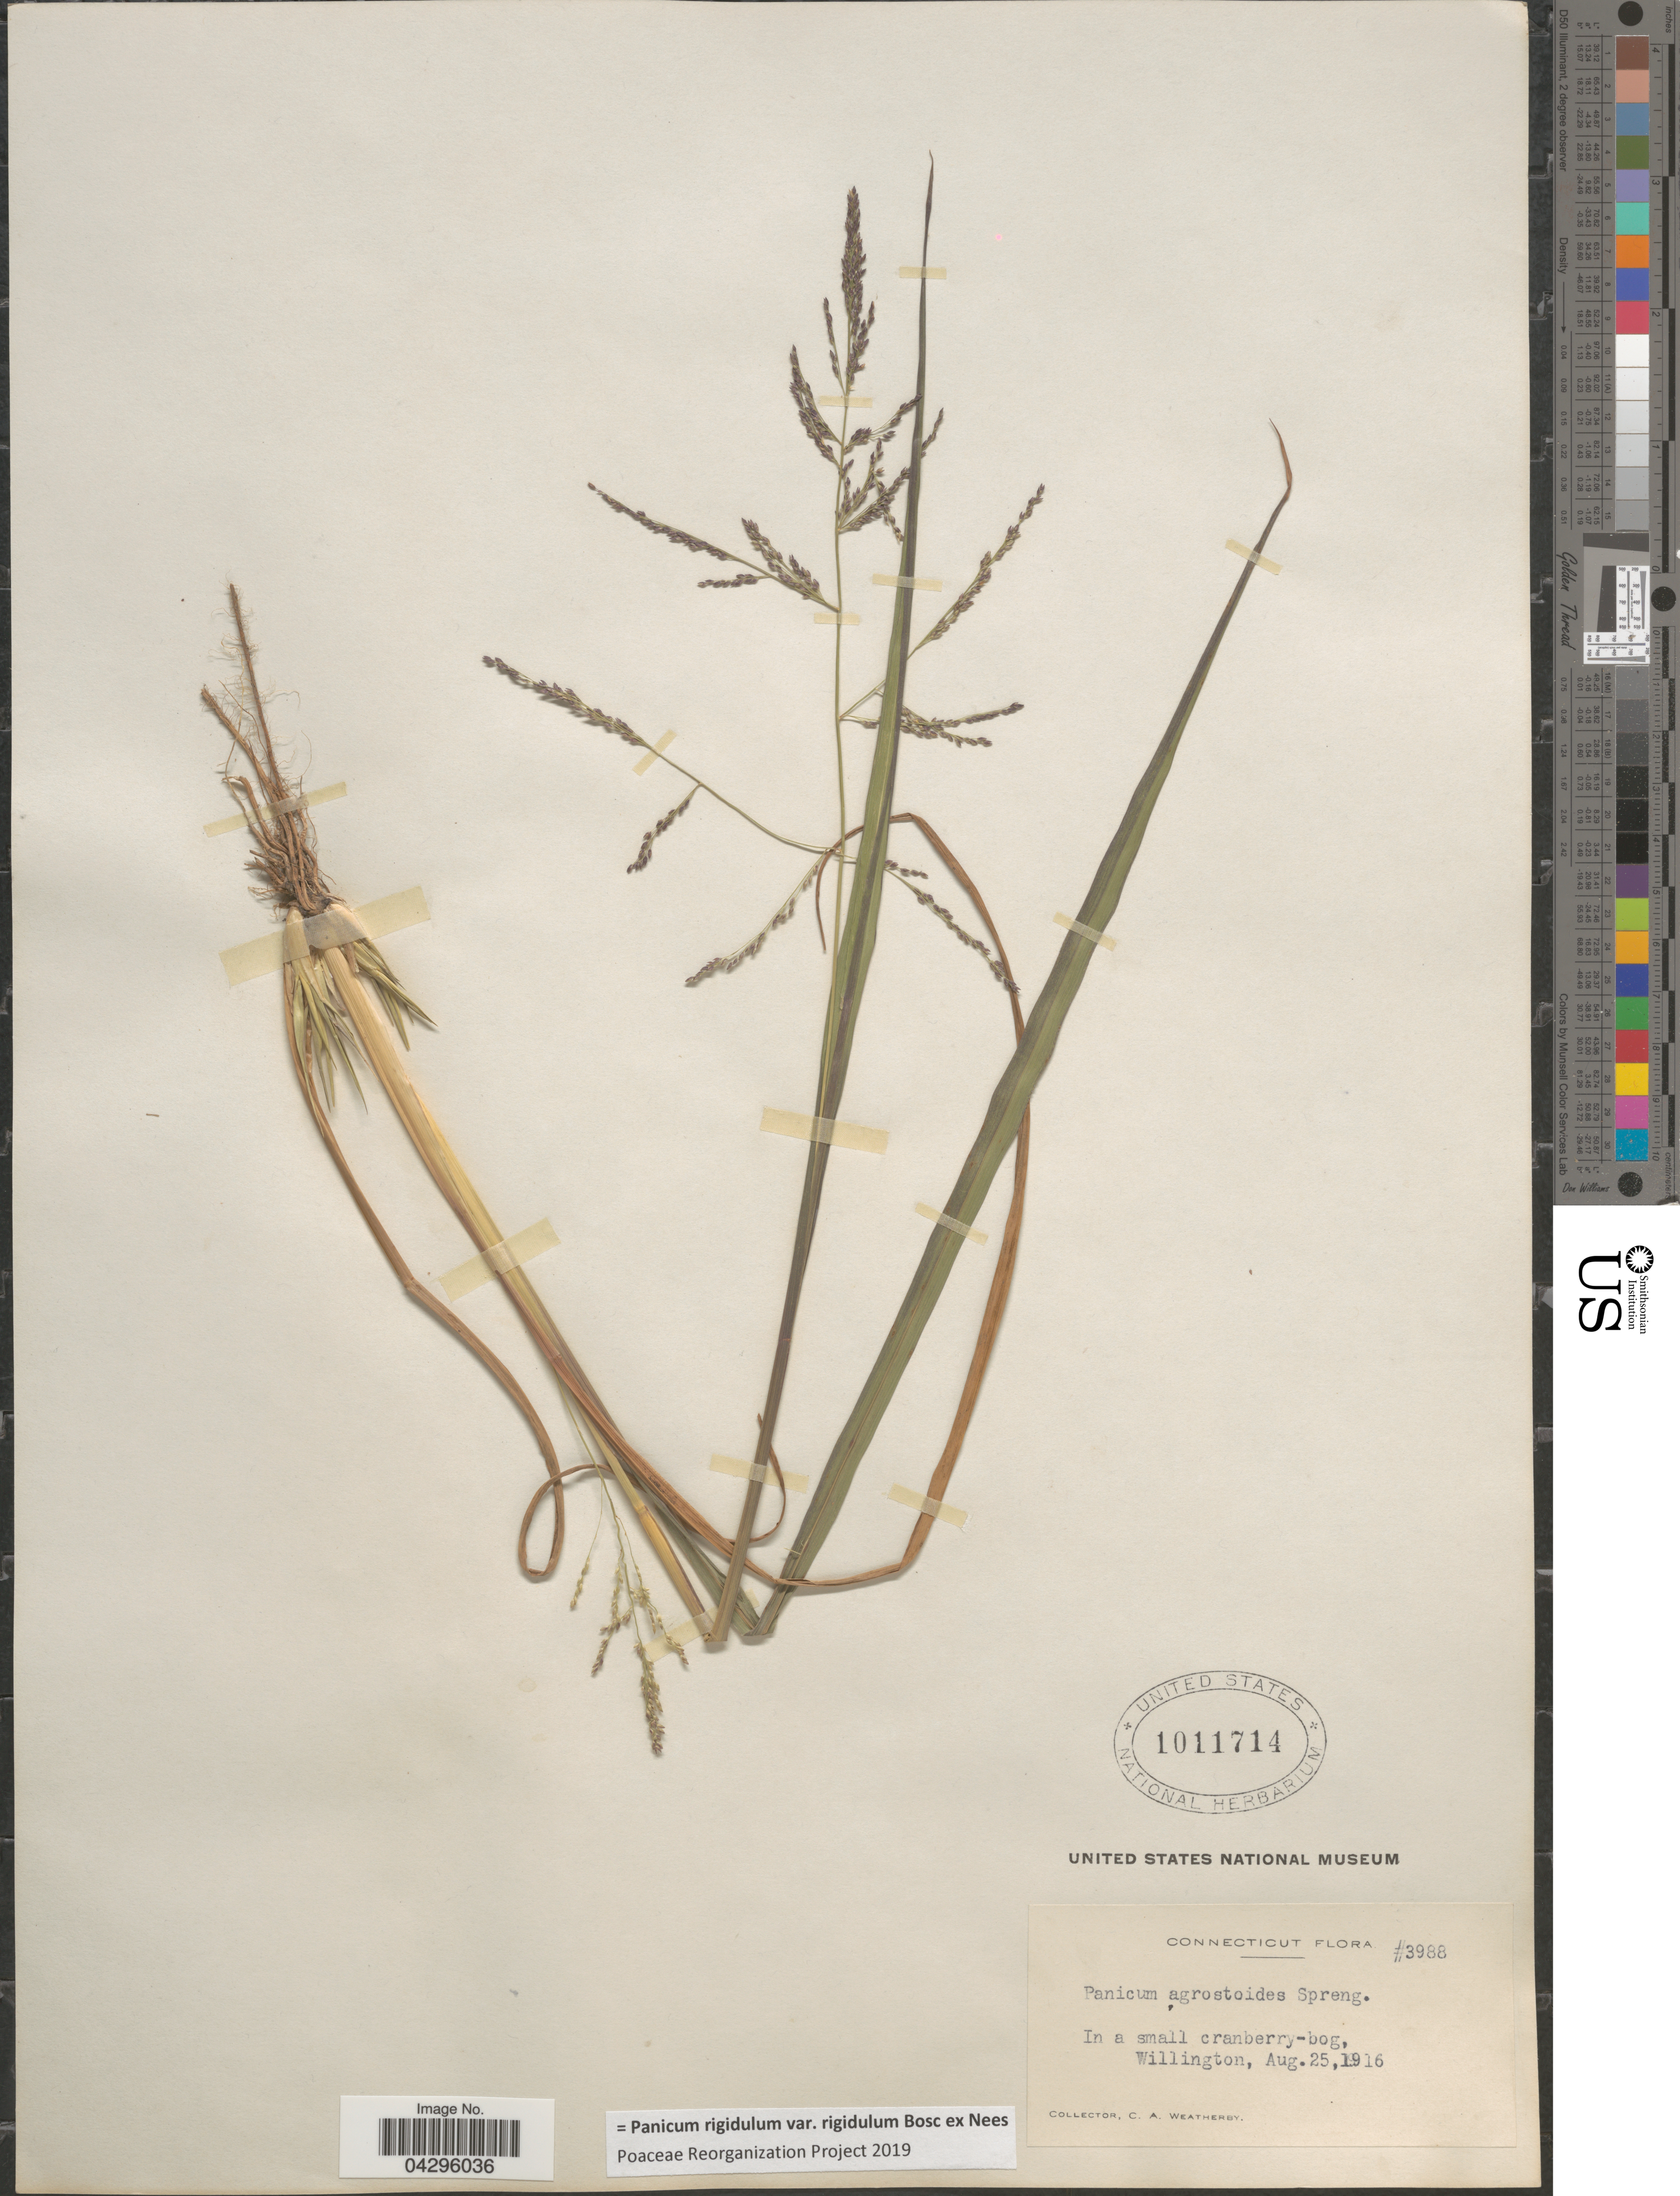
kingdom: Plantae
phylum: Tracheophyta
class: Liliopsida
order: Poales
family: Poaceae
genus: Panicum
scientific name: Panicum rigidulum var. rigidulum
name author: Bosc ex Nees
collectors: C. A. Weatherby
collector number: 3988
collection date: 1916-08-25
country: United States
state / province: Connecticut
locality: In a small cranberry-bog, Willington.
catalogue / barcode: US 1011714